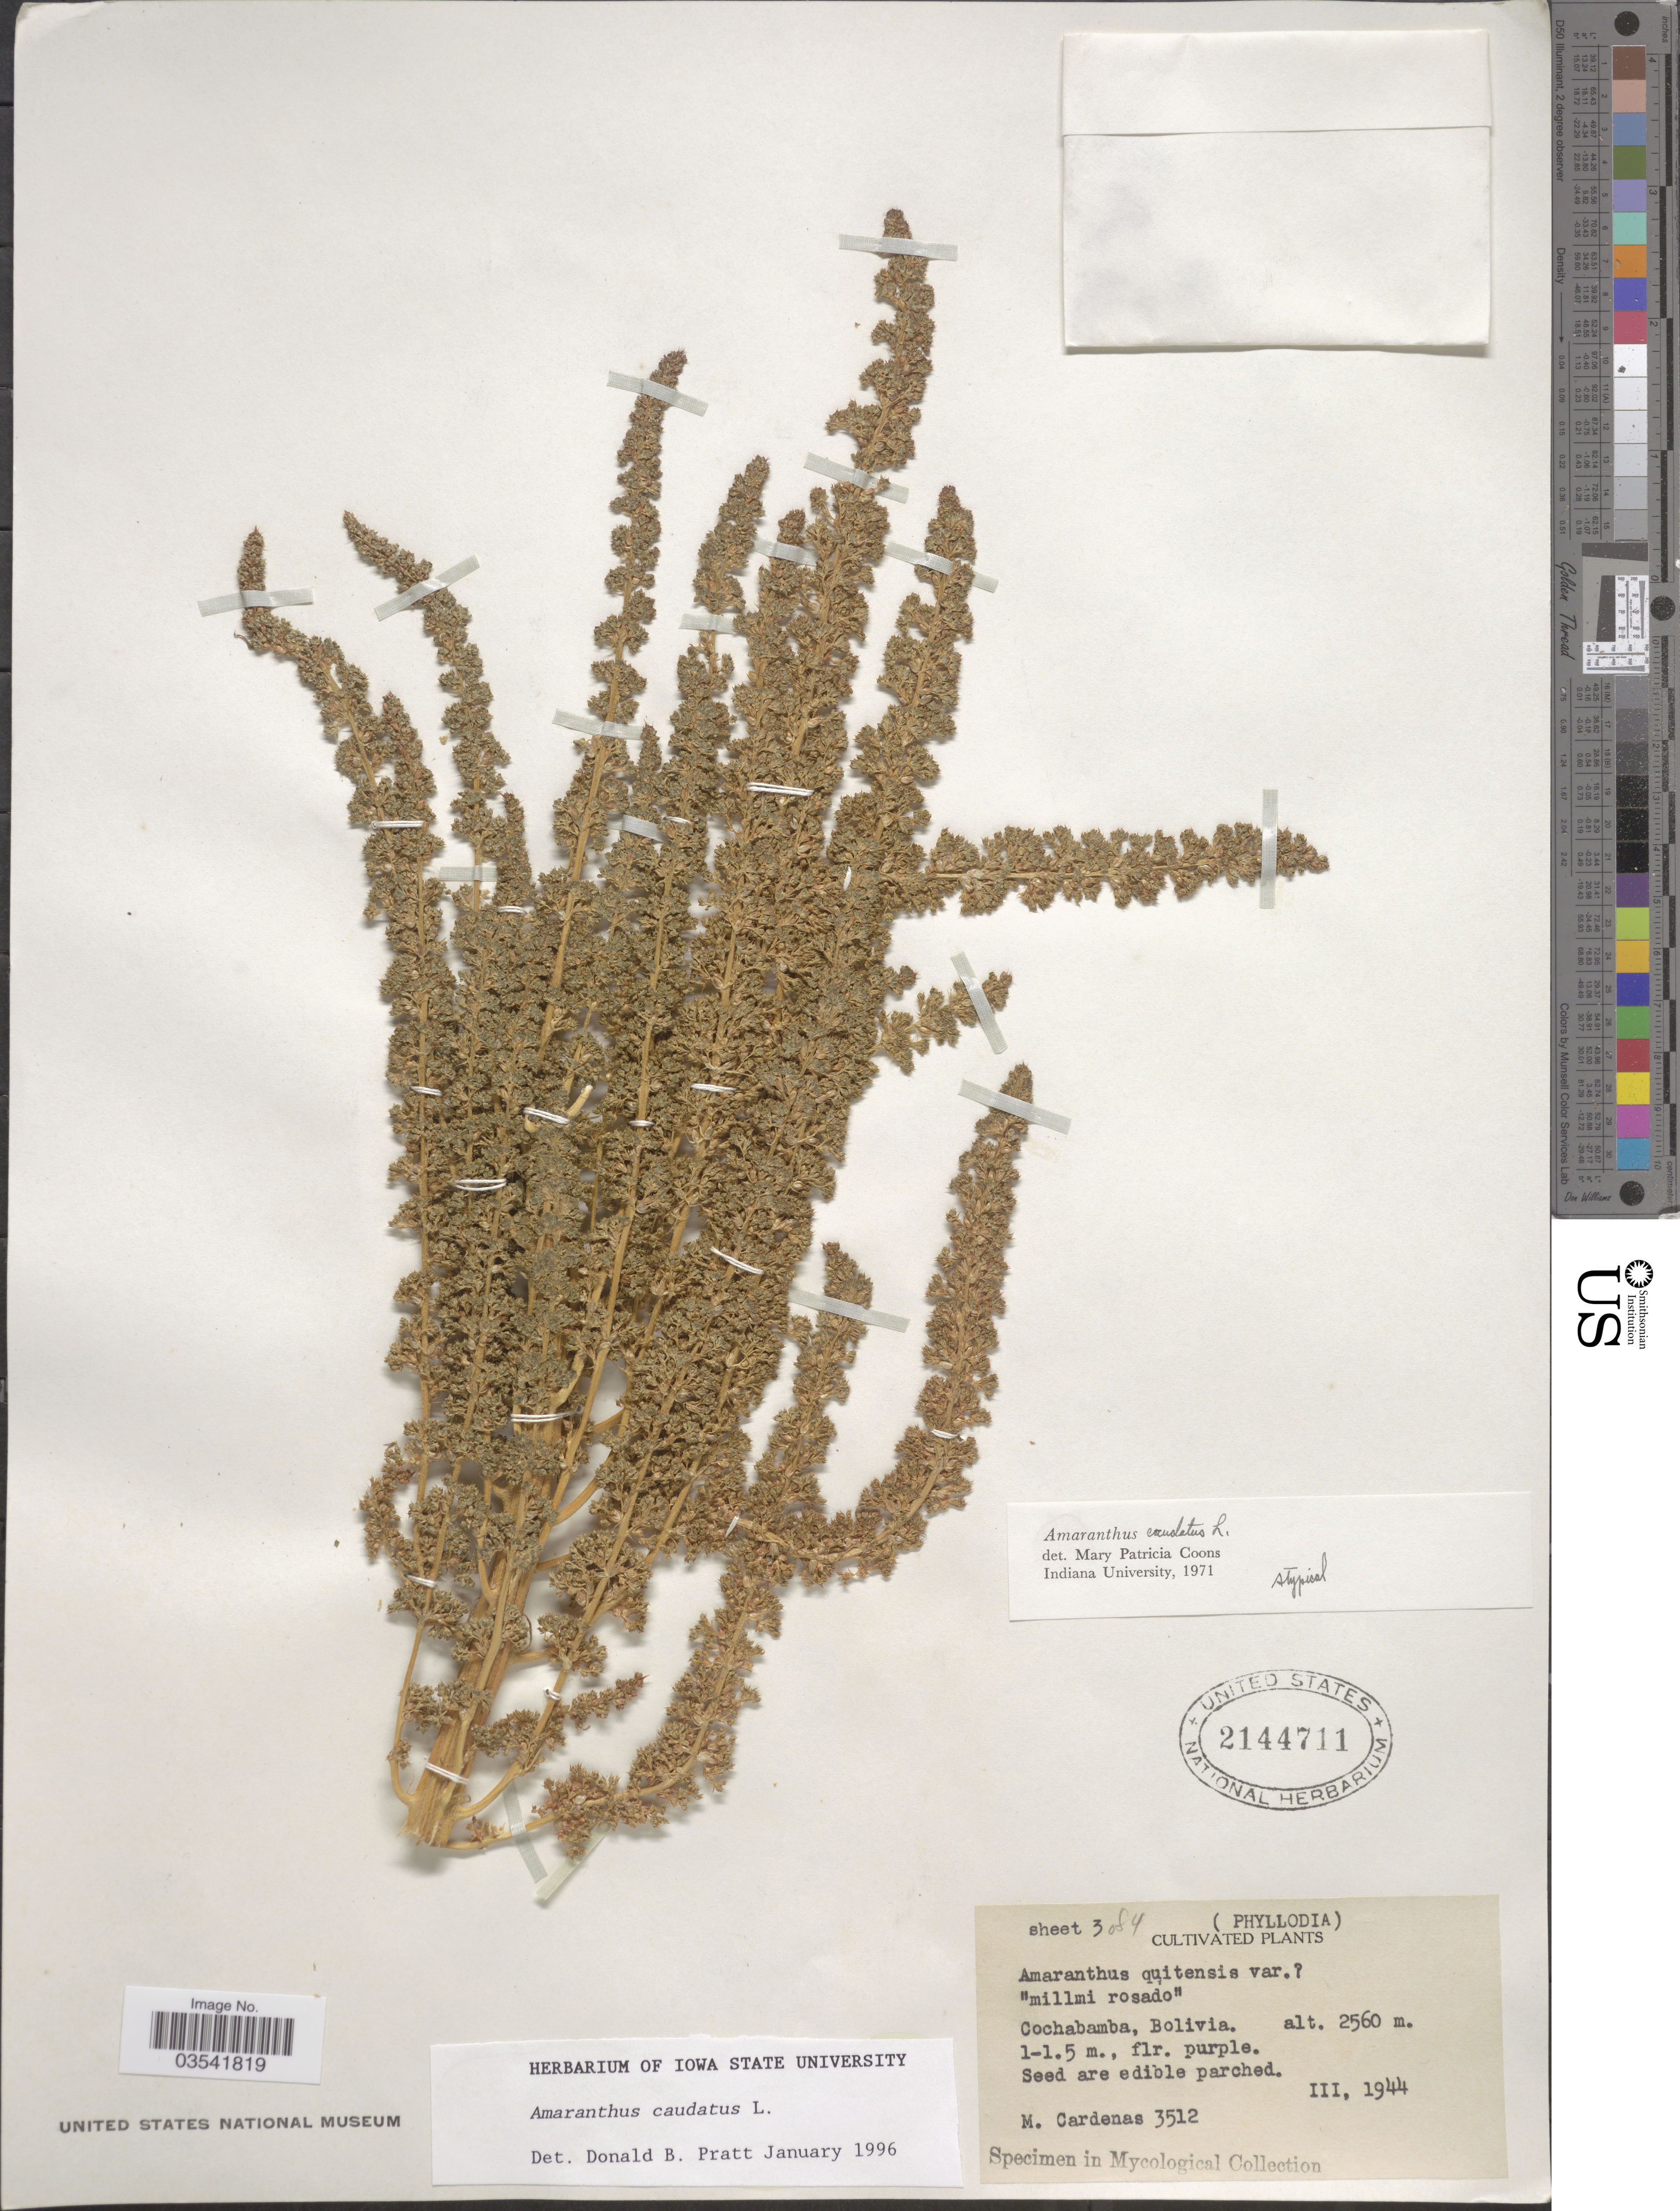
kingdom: Plantae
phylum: Tracheophyta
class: Magnoliopsida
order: Caryophyllales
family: Amaranthaceae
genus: Amaranthus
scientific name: Amaranthus caudatus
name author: L.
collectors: M. Cárdenas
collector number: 3512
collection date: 1944-03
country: Bolivia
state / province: Cochabamba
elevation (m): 2560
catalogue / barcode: US 2144711